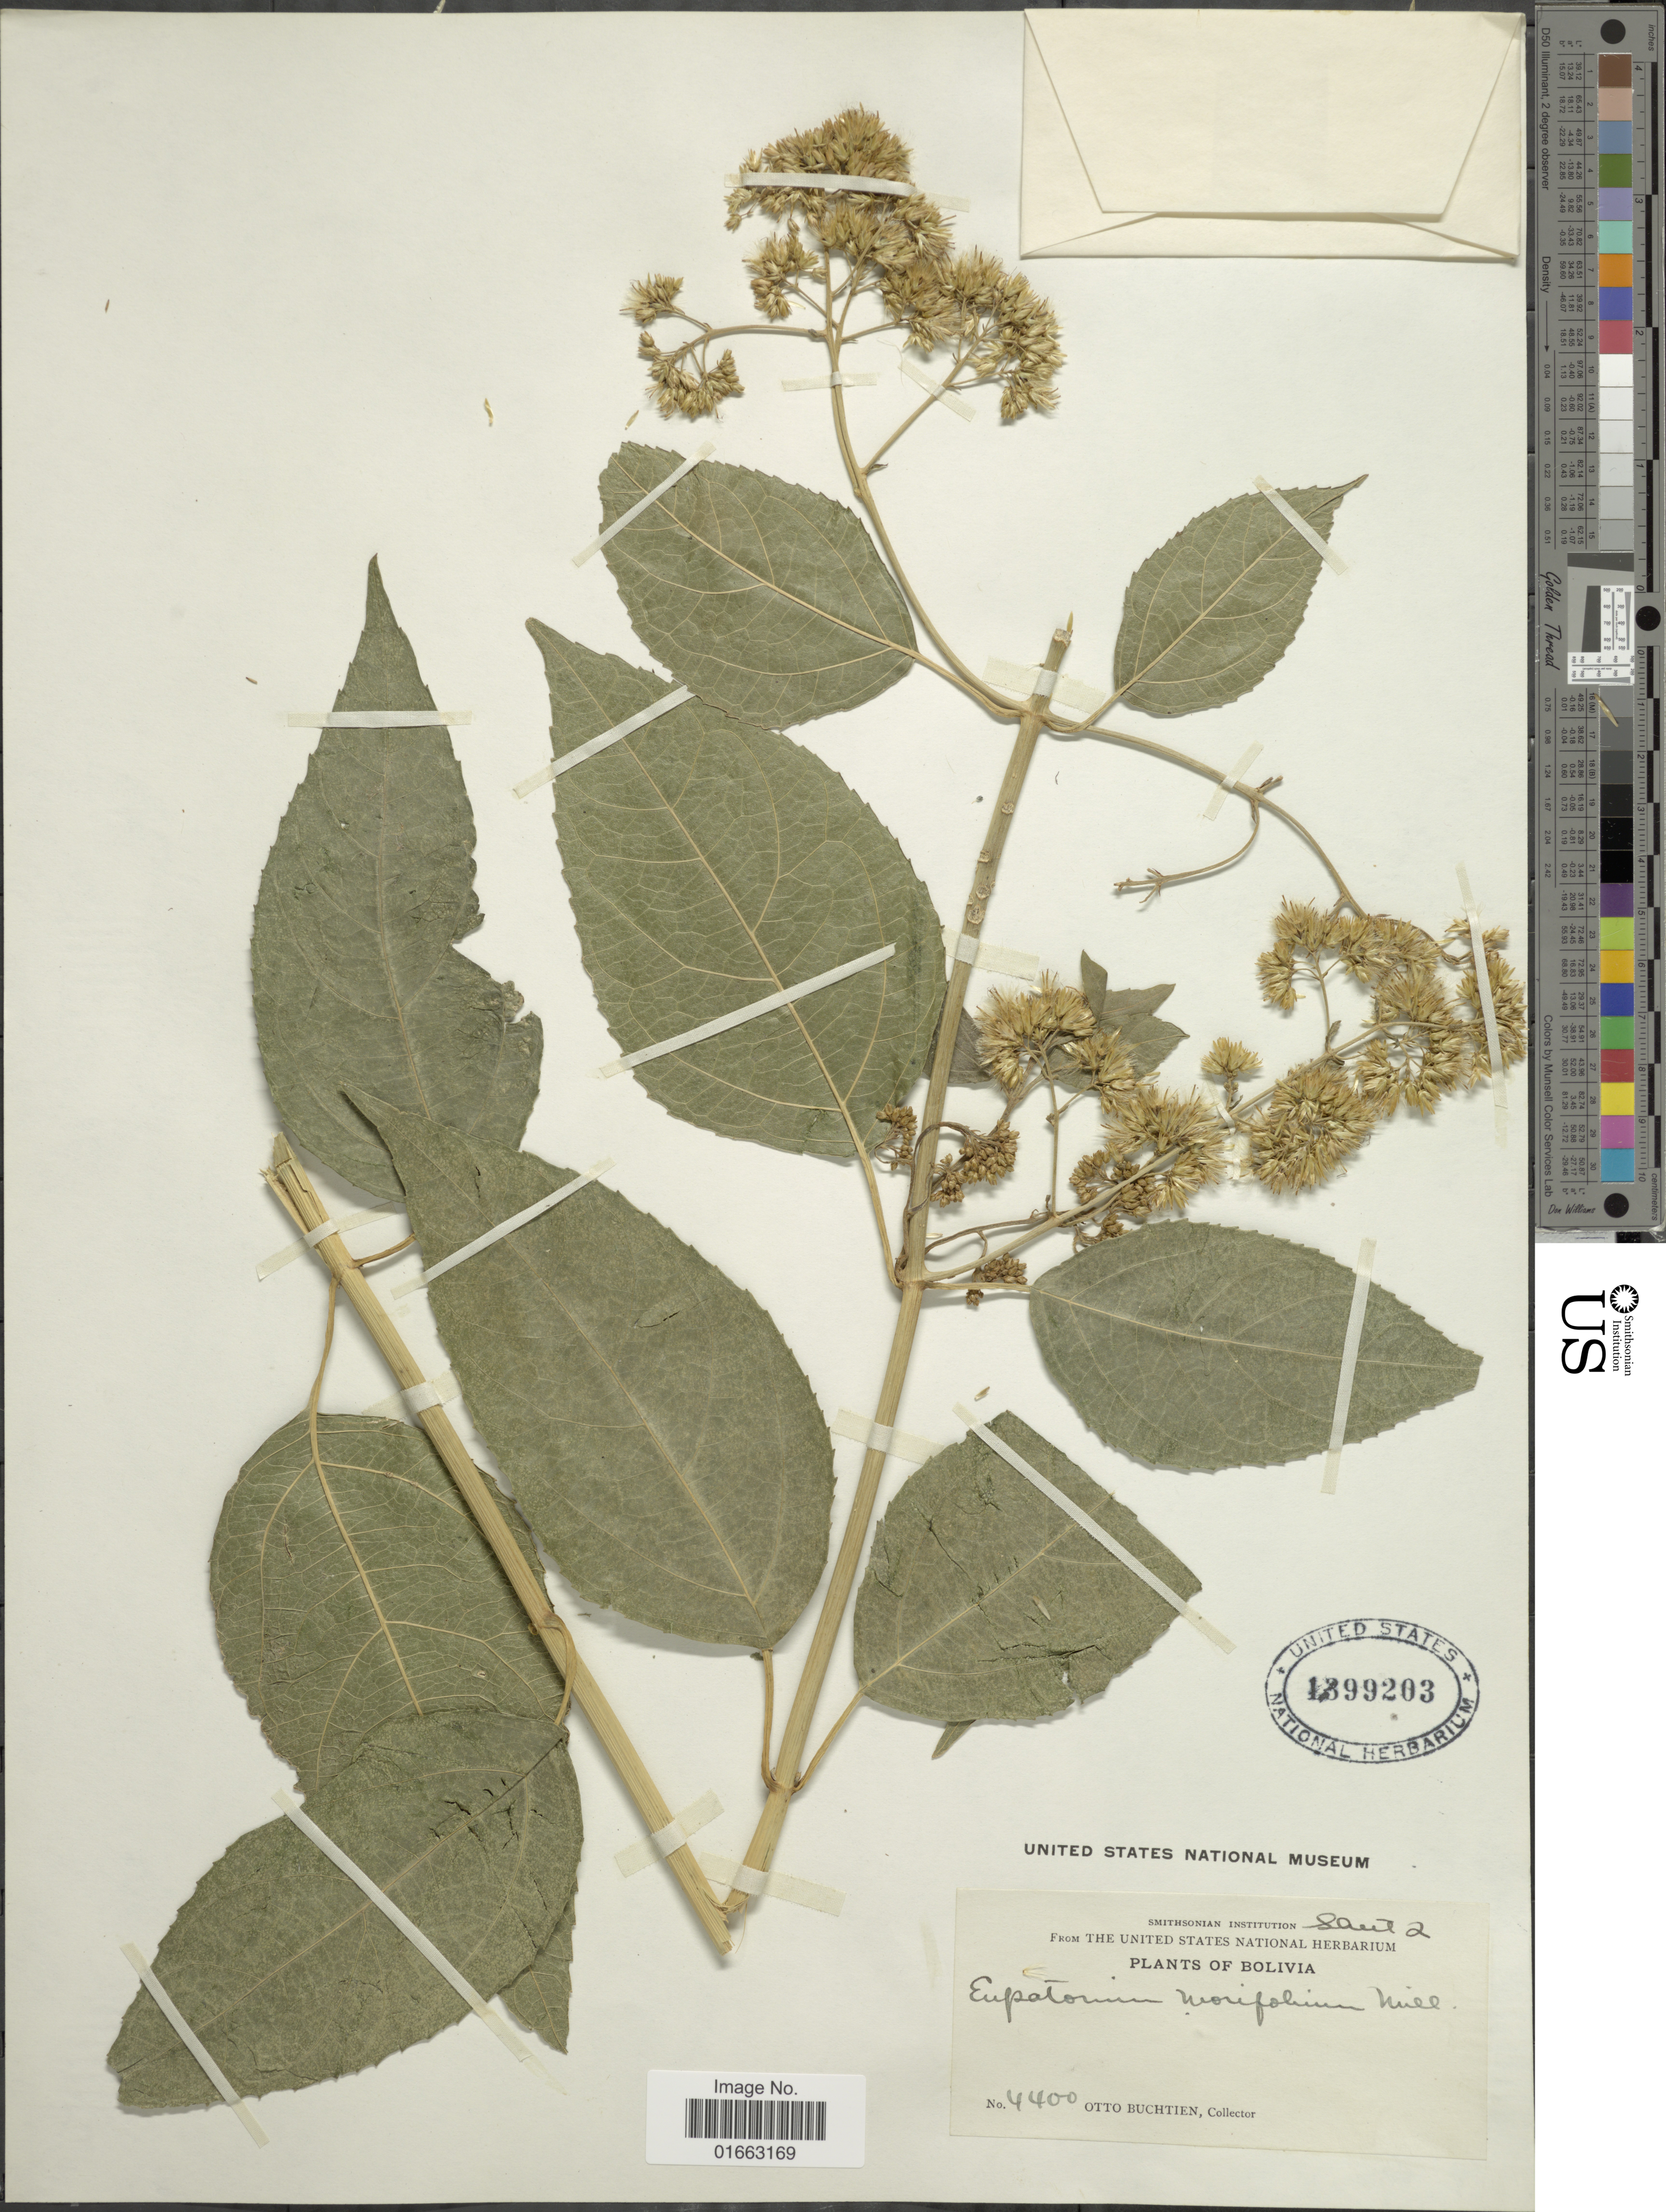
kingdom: Plantae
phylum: Tracheophyta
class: Magnoliopsida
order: Asterales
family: Asteraceae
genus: Critonia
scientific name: Critonia morifolia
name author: (Mill.) R.M. King & H. Rob.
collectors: O. Buchtien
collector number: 4400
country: Bolivia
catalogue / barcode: US 1399203